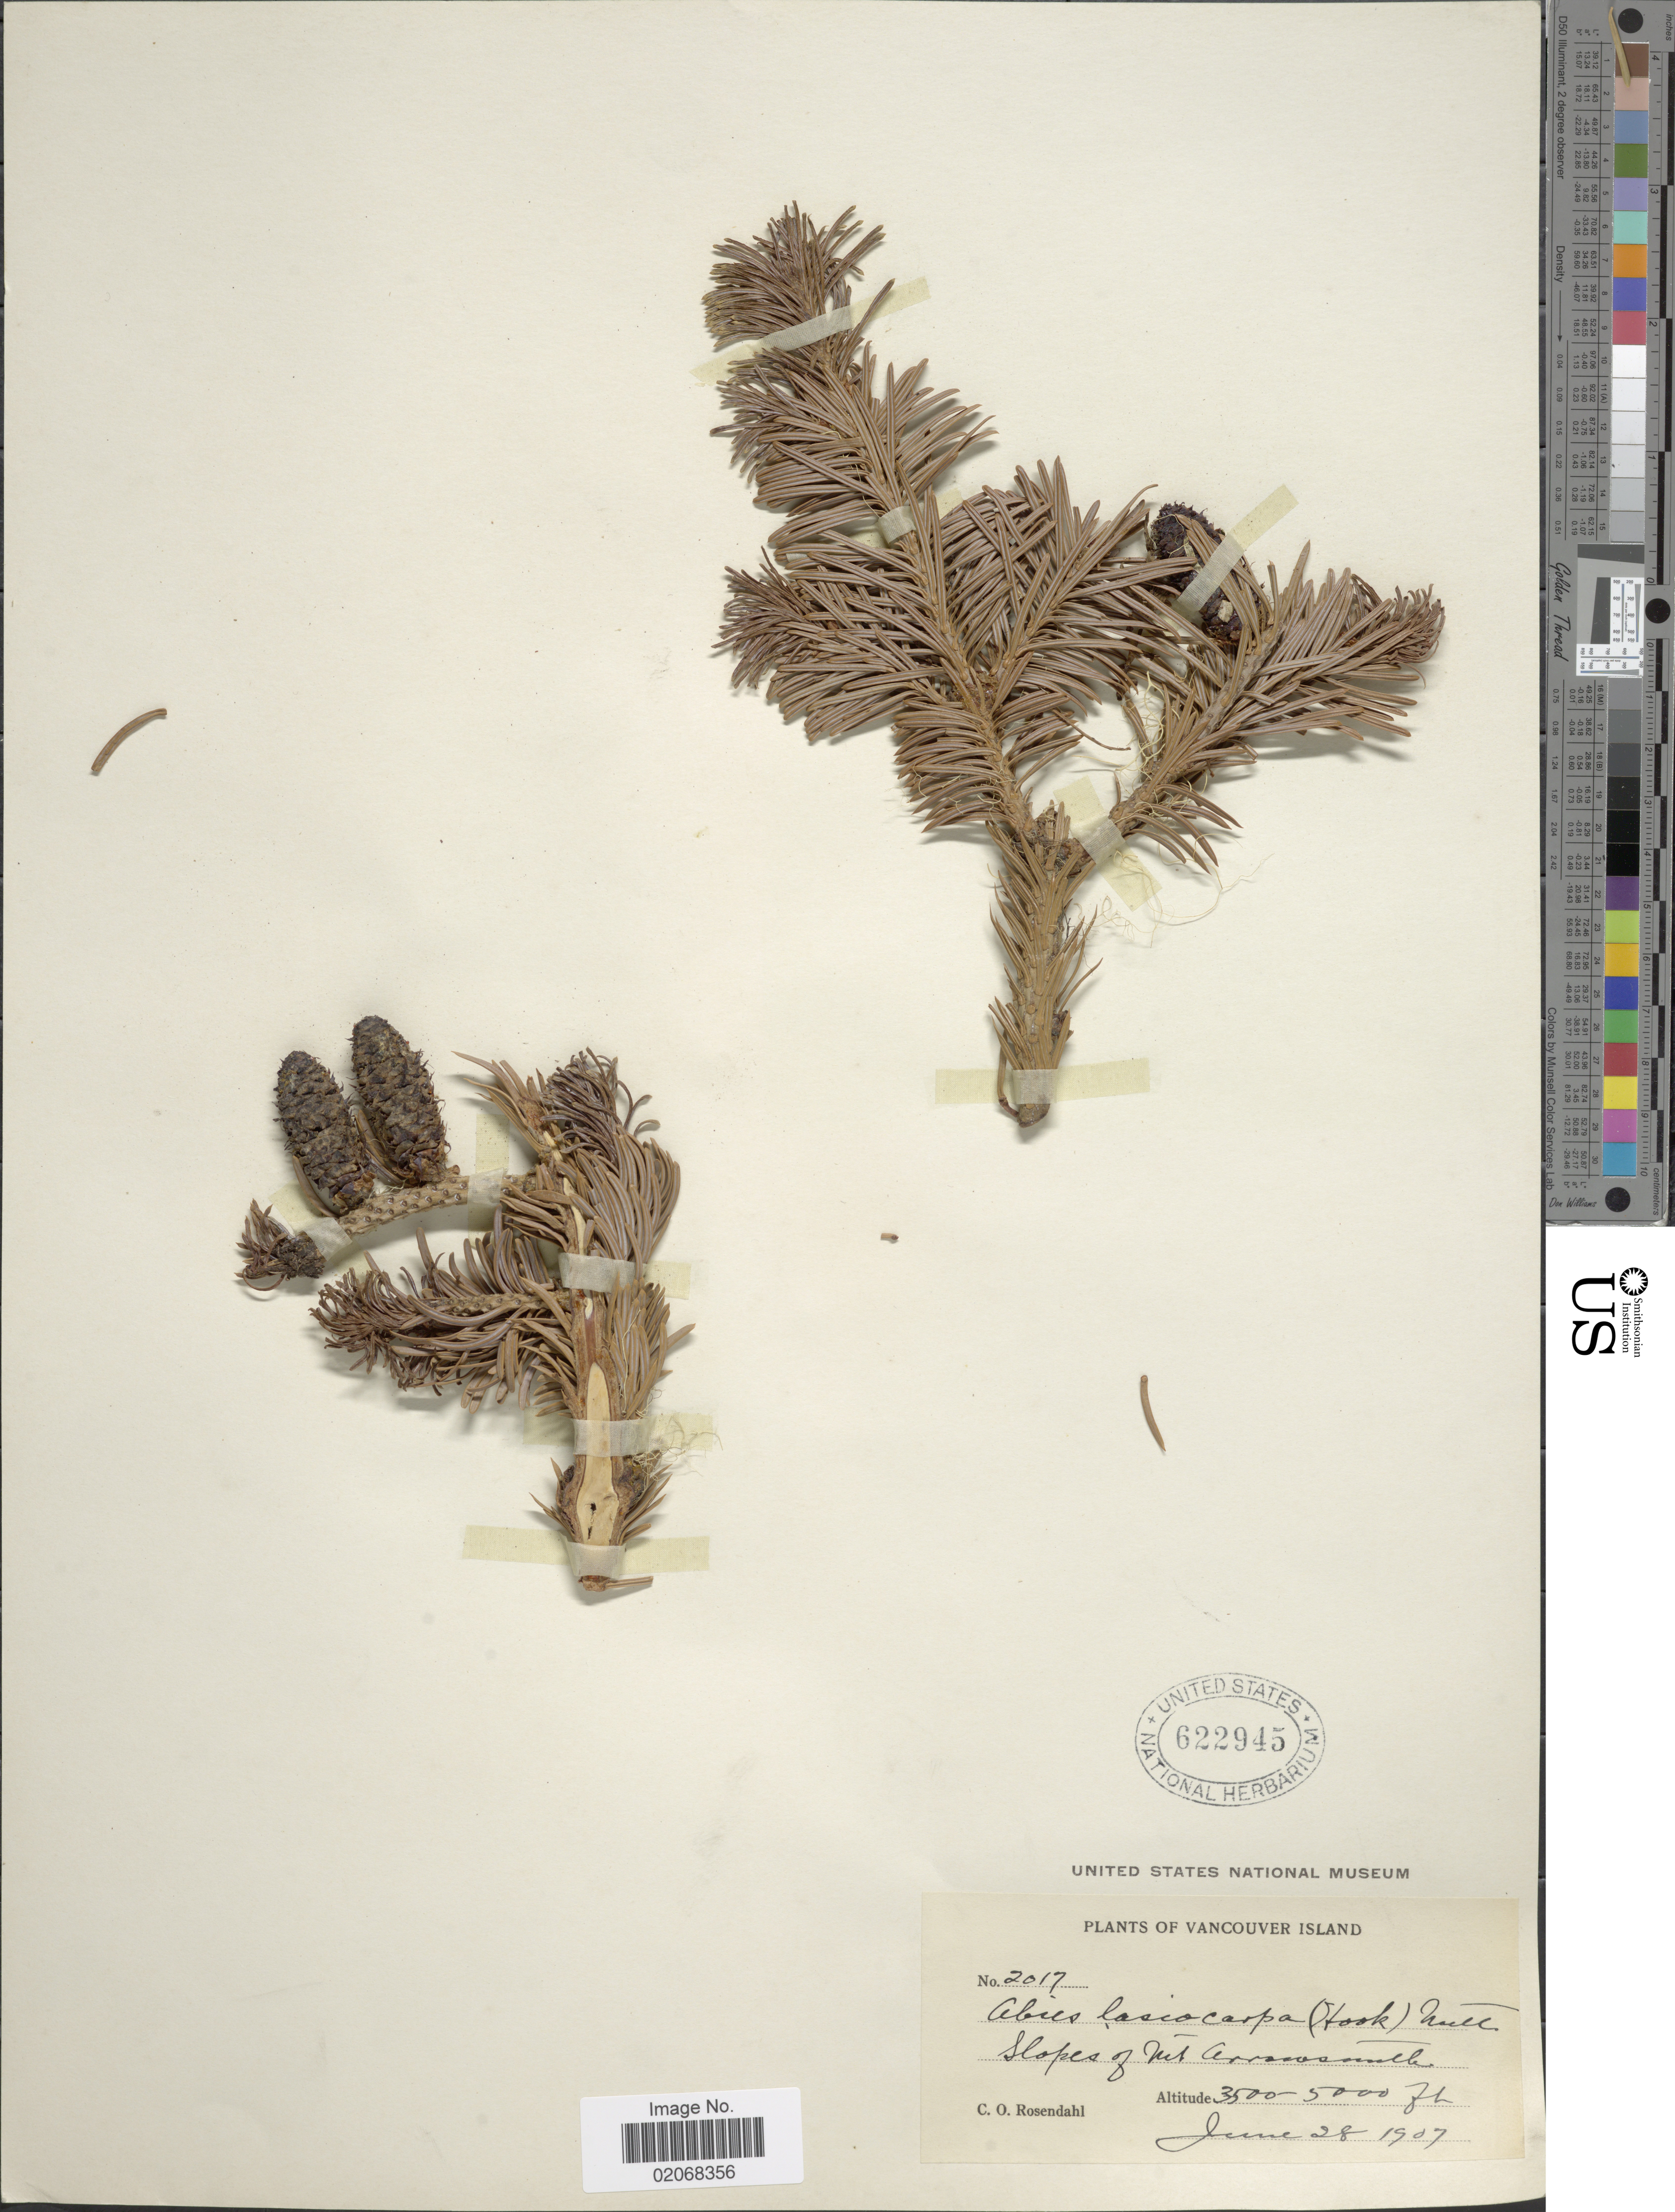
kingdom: Plantae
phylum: Tracheophyta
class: Pinopsida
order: Pinales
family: Pinaceae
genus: Abies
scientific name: Abies lasiocarpa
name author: (Hook.) Nutt.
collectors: C. O. Rosendahl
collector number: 2017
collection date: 1907-06-28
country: Canada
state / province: British Columbia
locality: Vancouver Island, Slopes of Mt. Arrowsmith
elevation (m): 1067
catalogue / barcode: US 622945